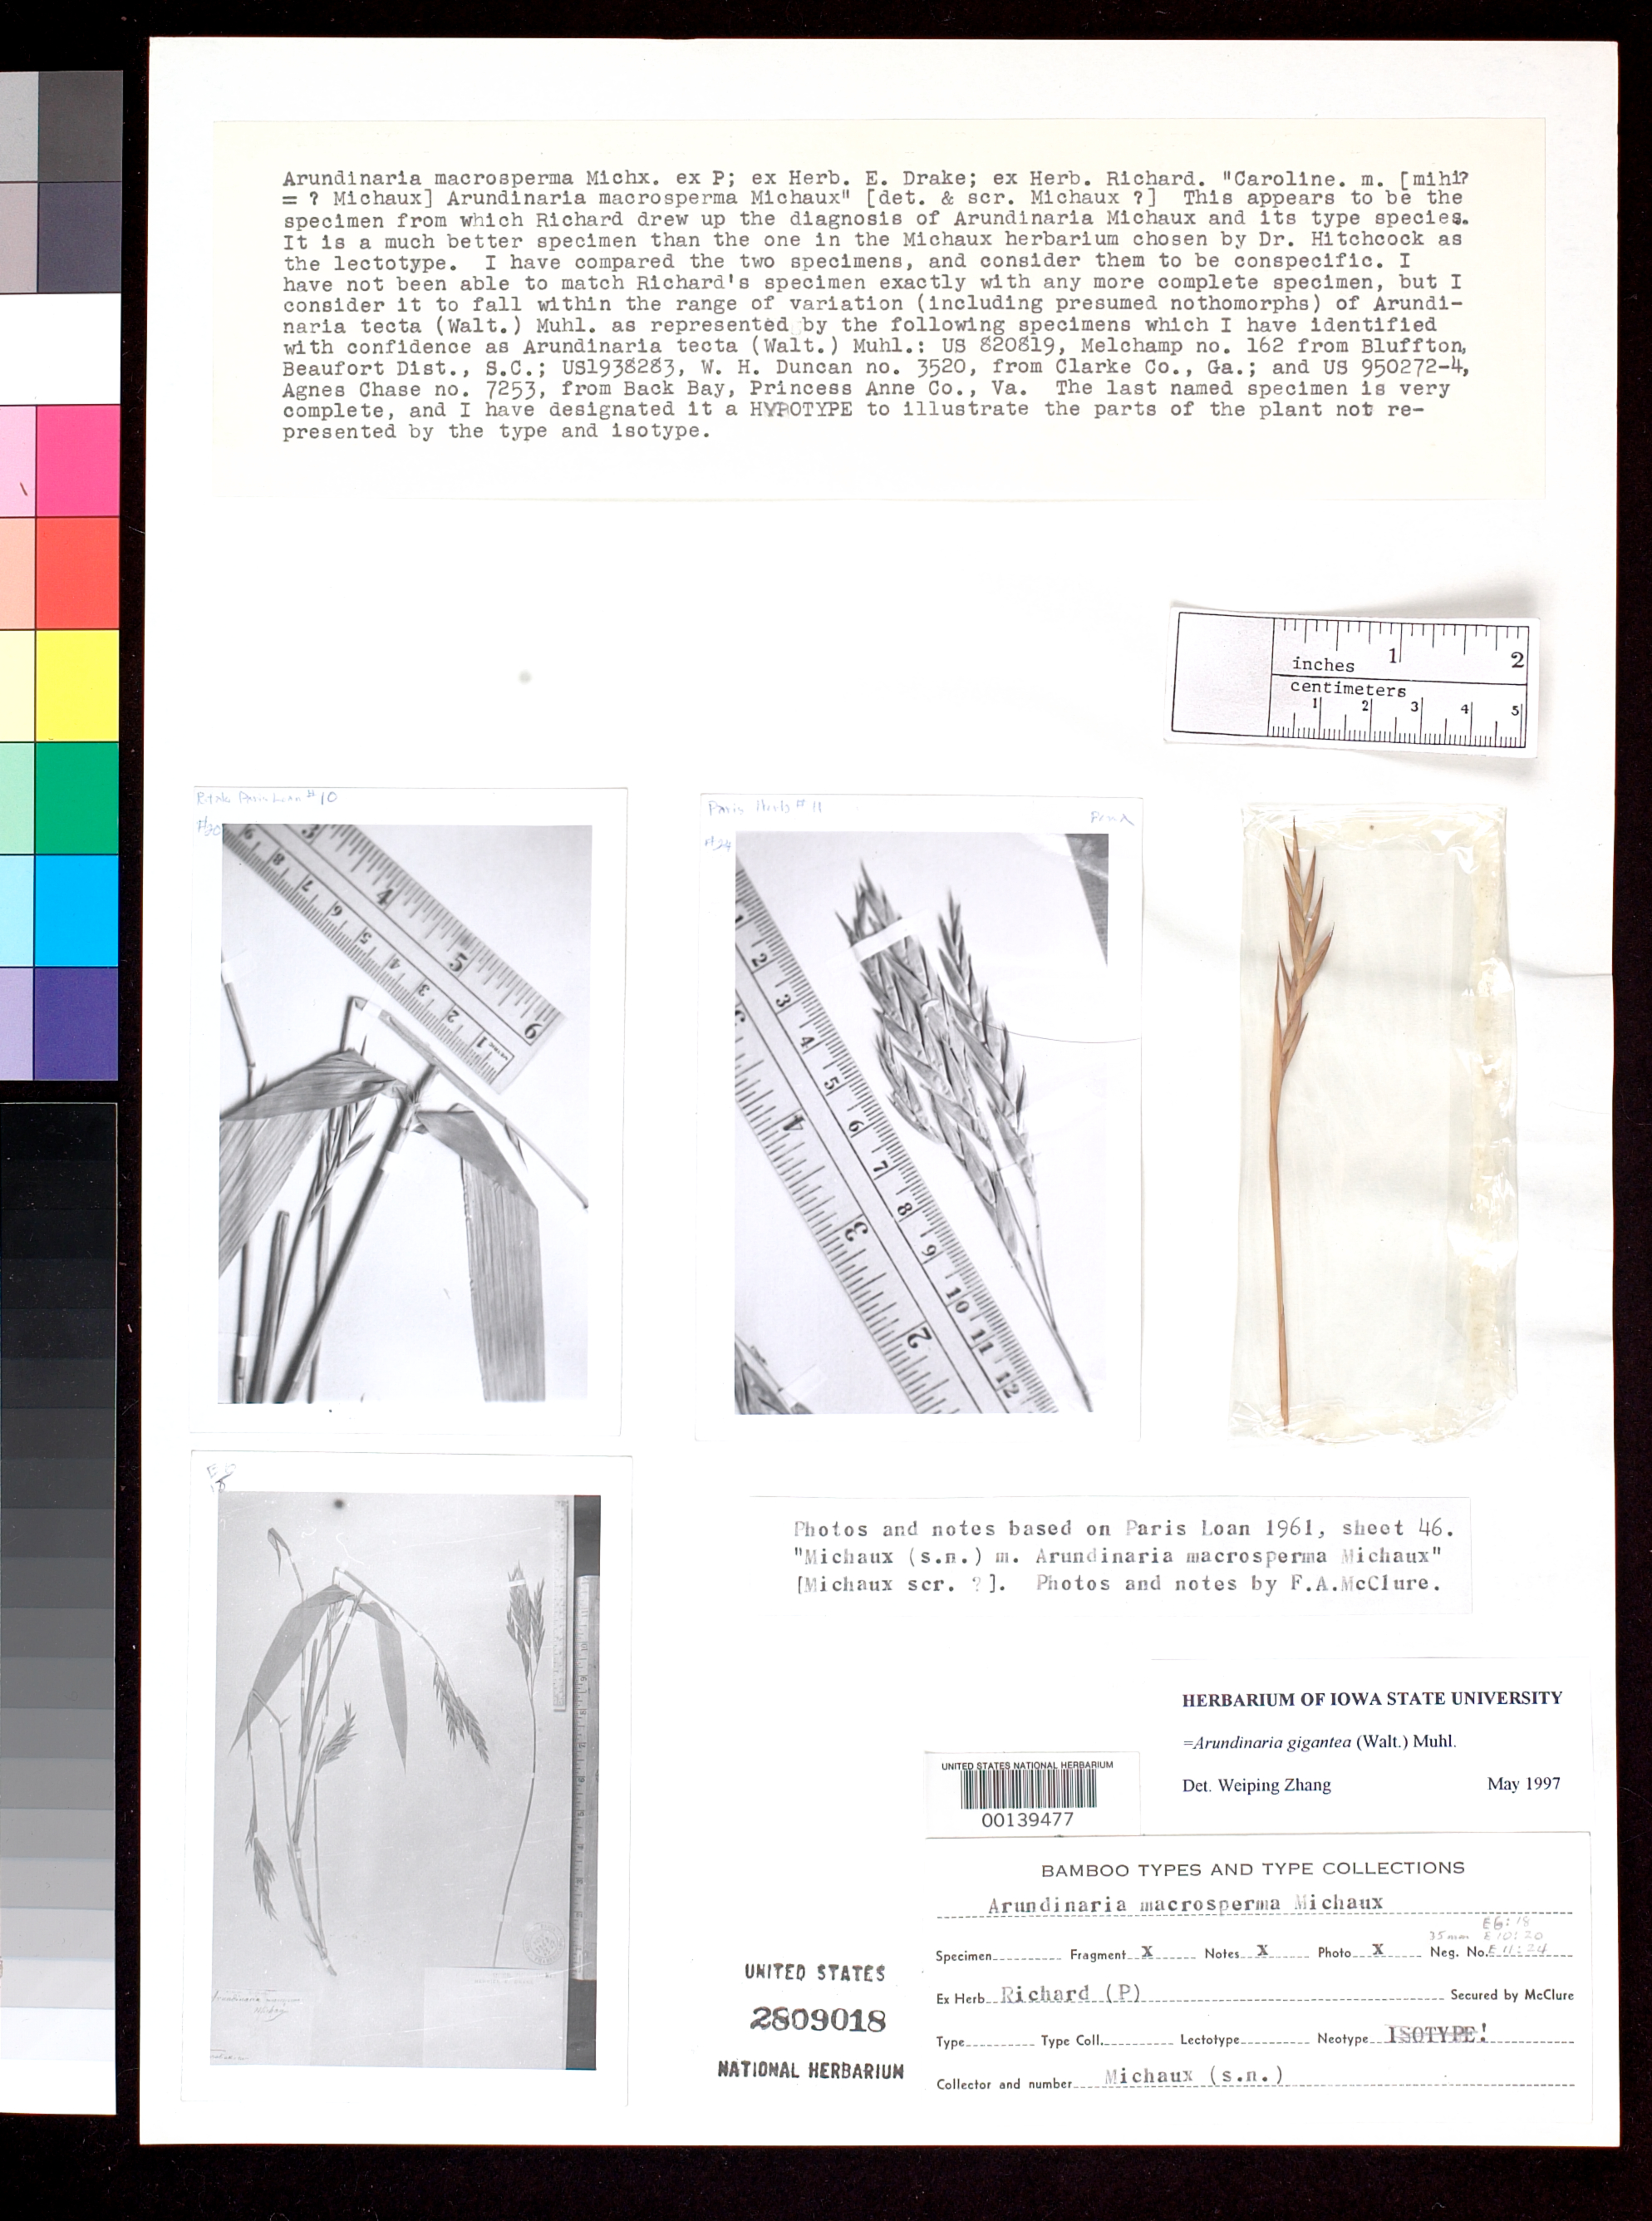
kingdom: Plantae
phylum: Tracheophyta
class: Liliopsida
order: Poales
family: Poaceae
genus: Arundinaria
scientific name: Arundinaria macrosperma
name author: Michx.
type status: Type Material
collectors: A. Michaux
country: United States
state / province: North Carolina / South Carolina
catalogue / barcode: US 2809018